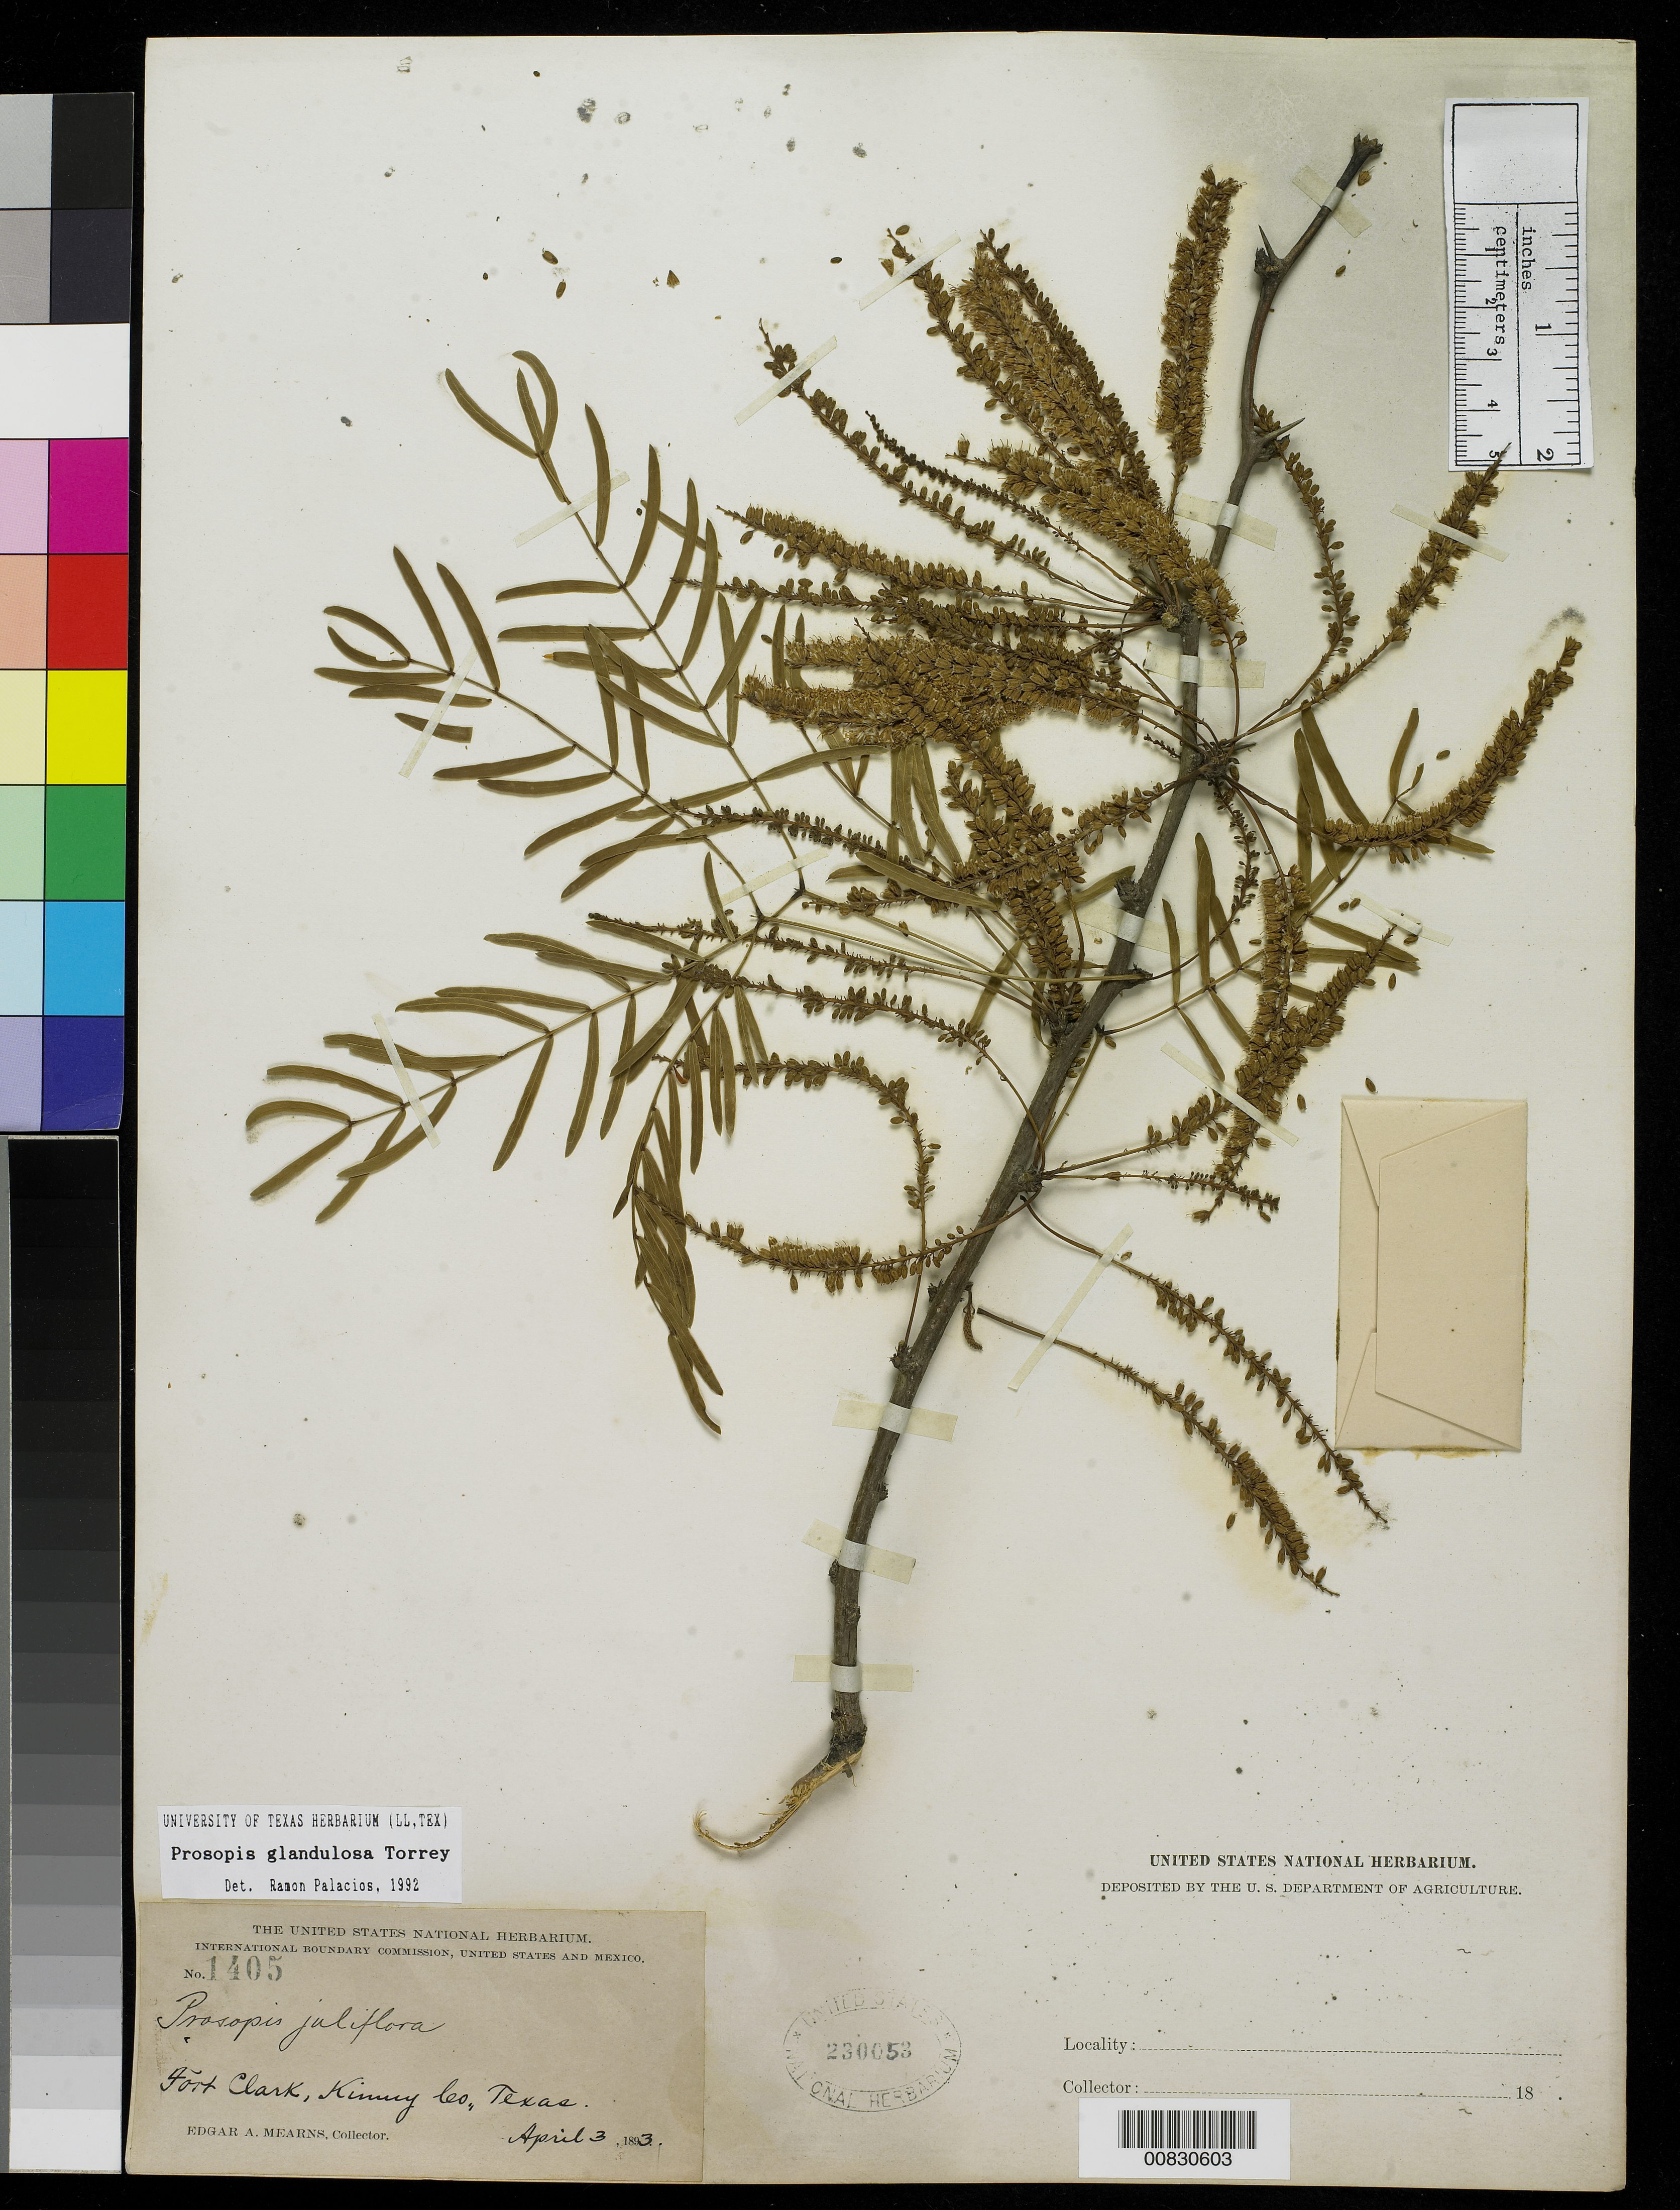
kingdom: Plantae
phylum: Tracheophyta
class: Magnoliopsida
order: Fabales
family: Fabaceae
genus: Neltuma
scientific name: Neltuma glandulosa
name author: (Torr.) Britton & Rose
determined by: Strong, Mark T., (BOT), Smithsonian Institution - National Museum of Natural History (UNITED STATES)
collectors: E. A. Mearns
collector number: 1405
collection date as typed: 03 Apr 1893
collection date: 1893-04-03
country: United States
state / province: Texas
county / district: Kinney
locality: Fort Clark, Kinney County, Texas.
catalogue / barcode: US 230053